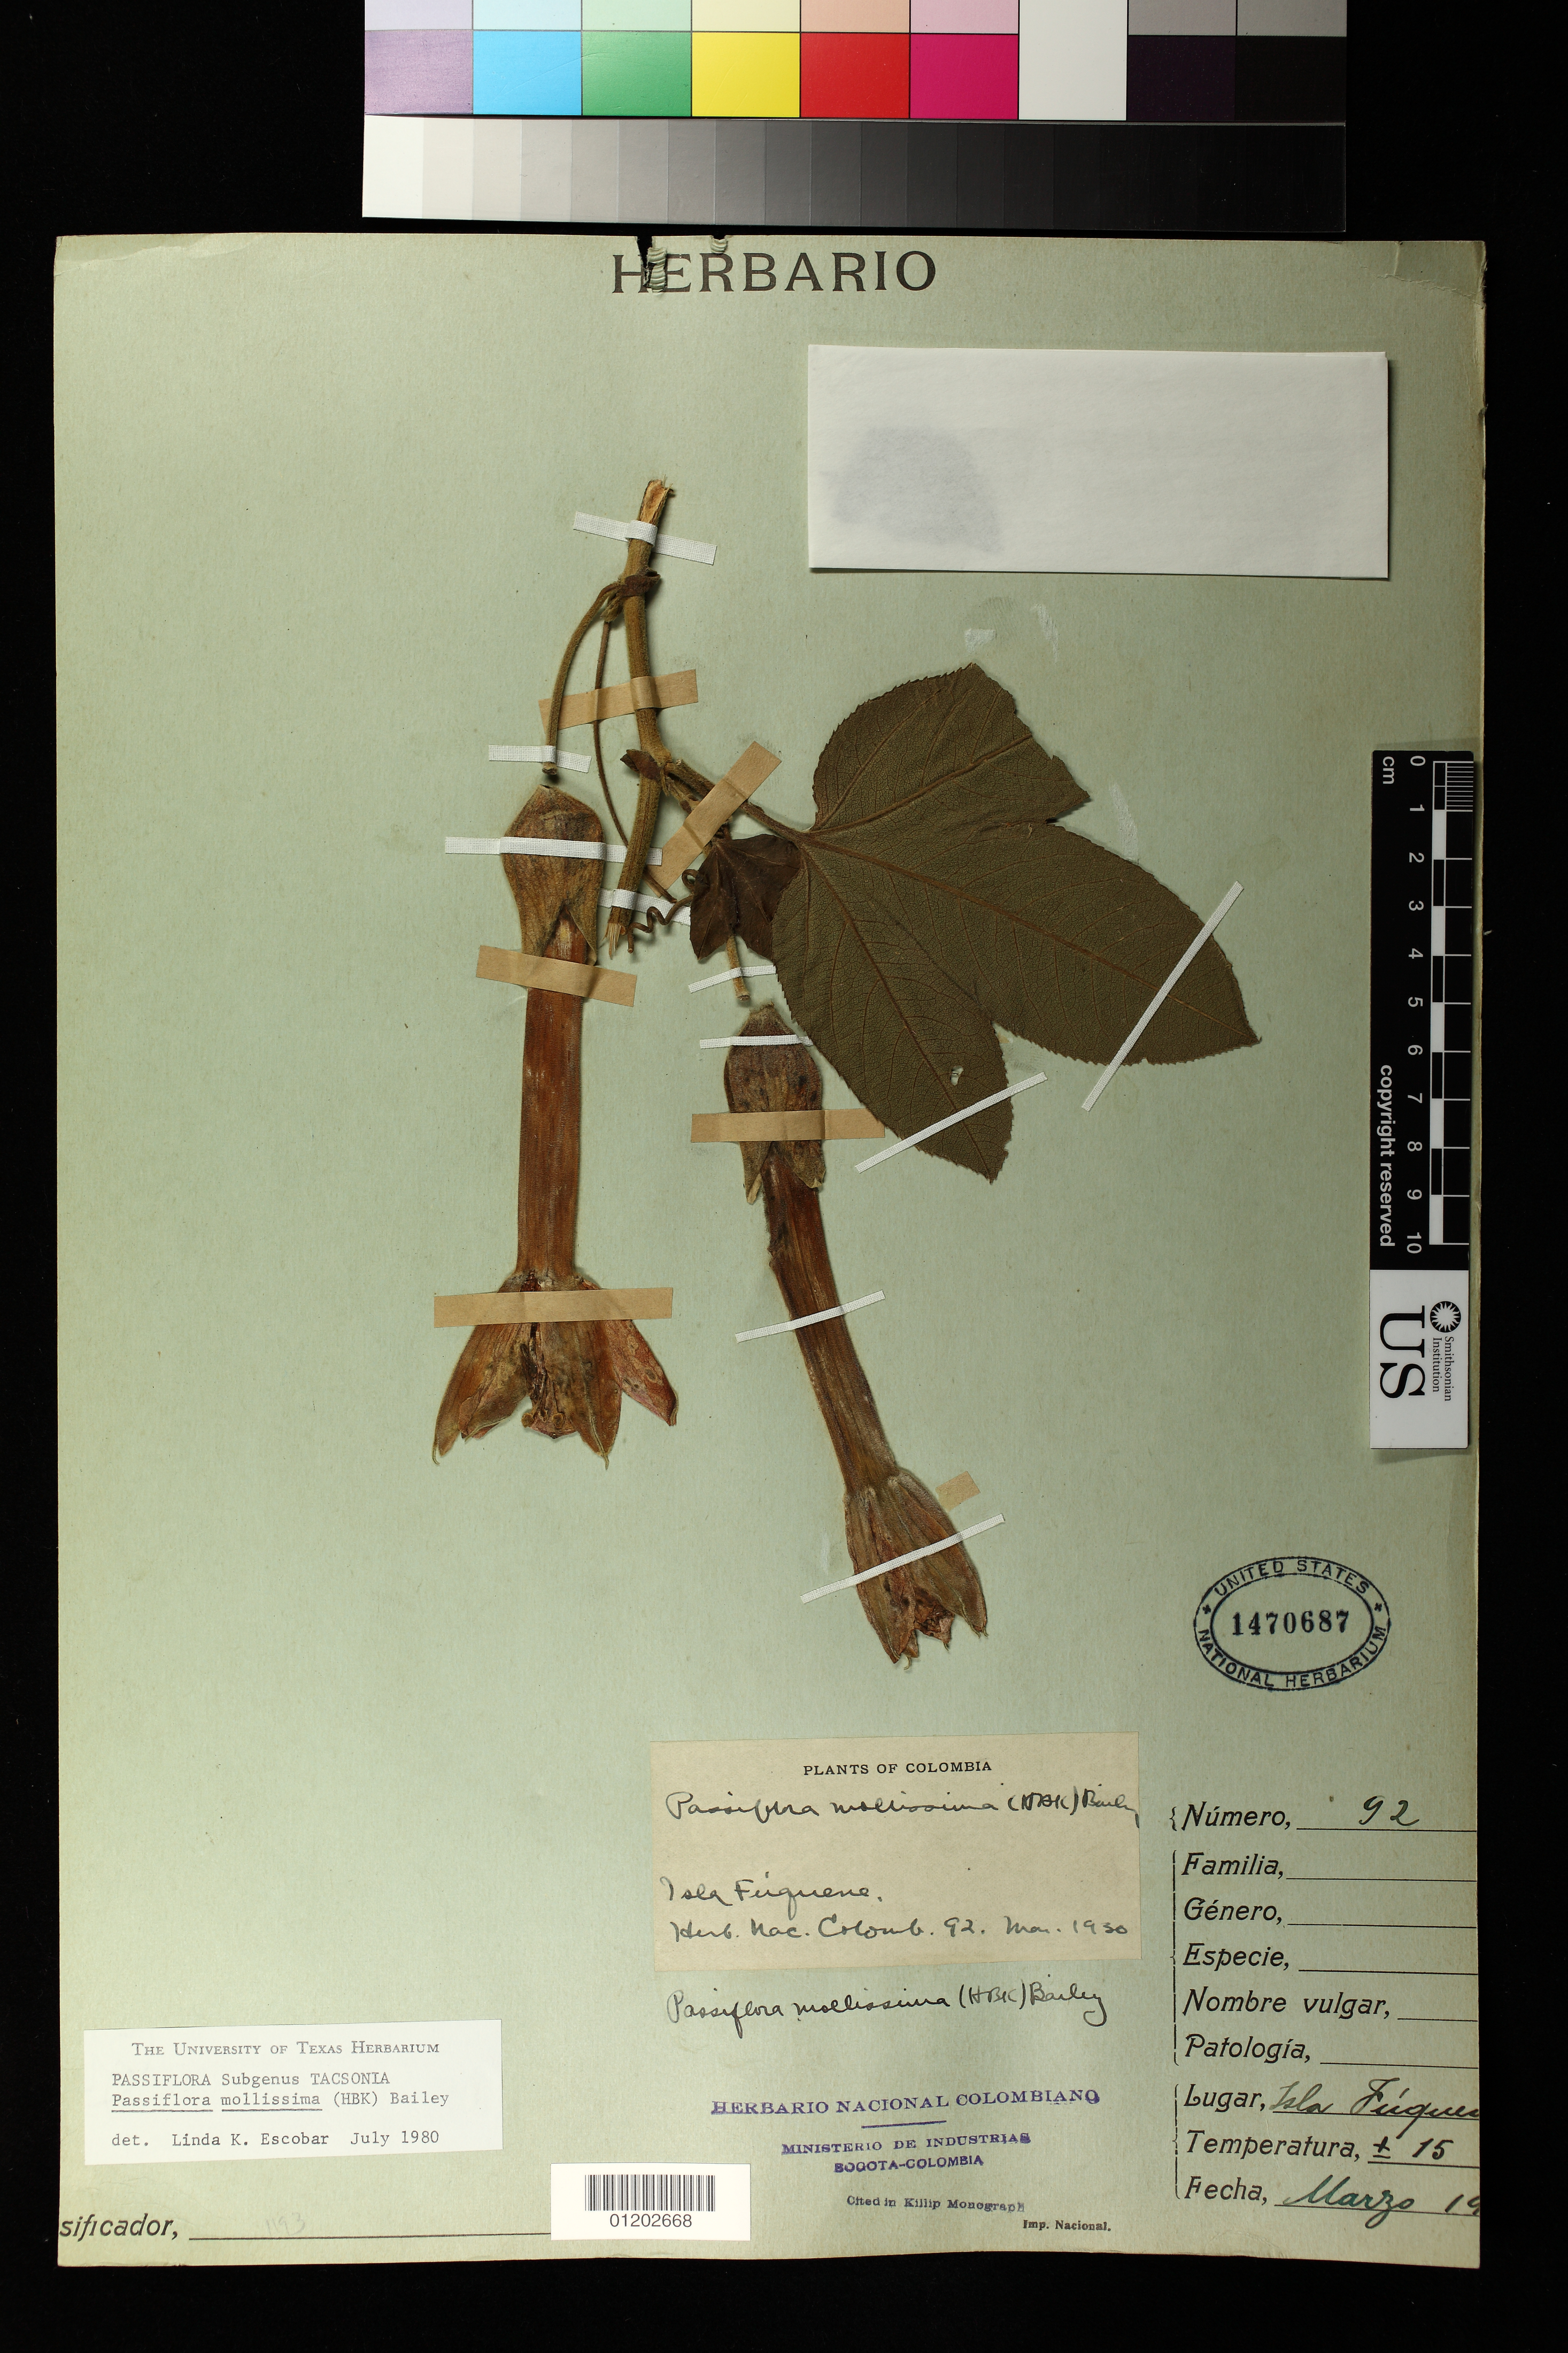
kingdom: Plantae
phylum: Tracheophyta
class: Magnoliopsida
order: Malpighiales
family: Passifloraceae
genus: Passiflora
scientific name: Passiflora mollissima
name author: (Kunth) L.H. Bailey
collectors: ex herb. Nac. Colombiana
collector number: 92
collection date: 1930-03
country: Colombia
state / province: Bogota D.C.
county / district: Fúquene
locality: from the island of Fúquene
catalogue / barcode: US 1470687